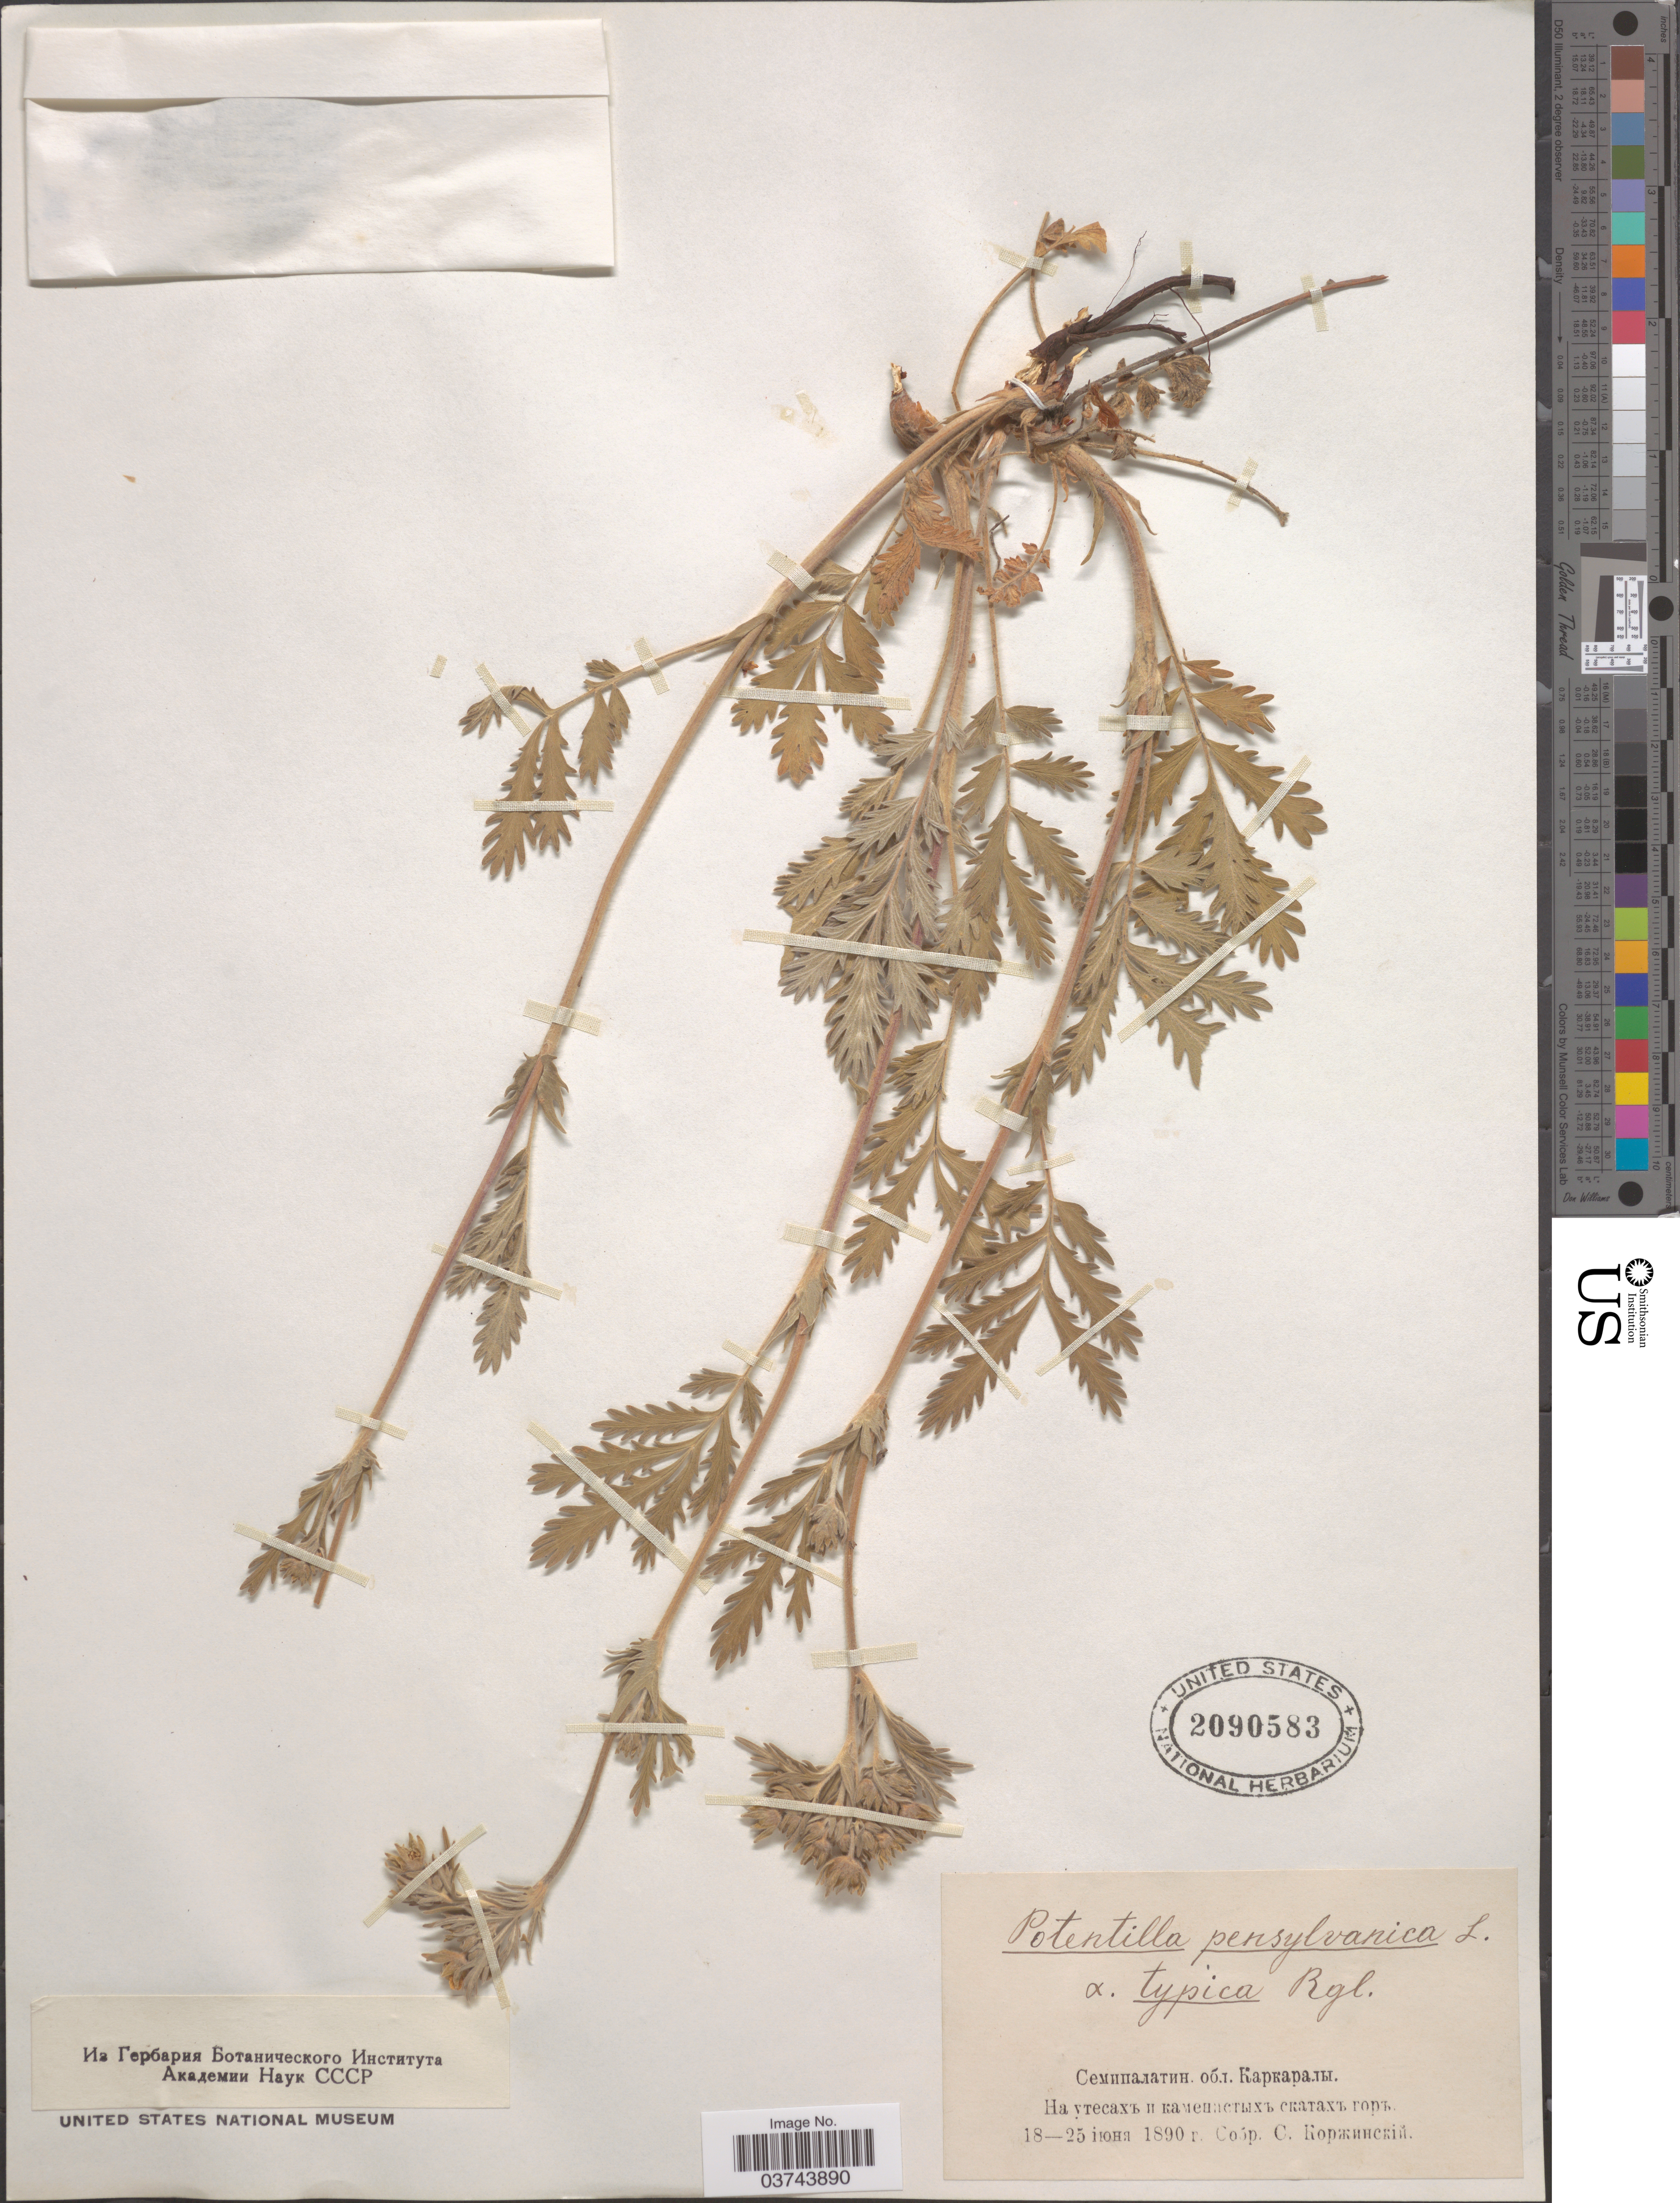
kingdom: Plantae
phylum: Tracheophyta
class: Magnoliopsida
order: Rosales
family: Rosaceae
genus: Potentilla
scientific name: Potentilla pensylvanica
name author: L.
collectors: X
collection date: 1890-06-18/1890-06-25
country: Kazakhstan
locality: Karkaraly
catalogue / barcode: US 2090583